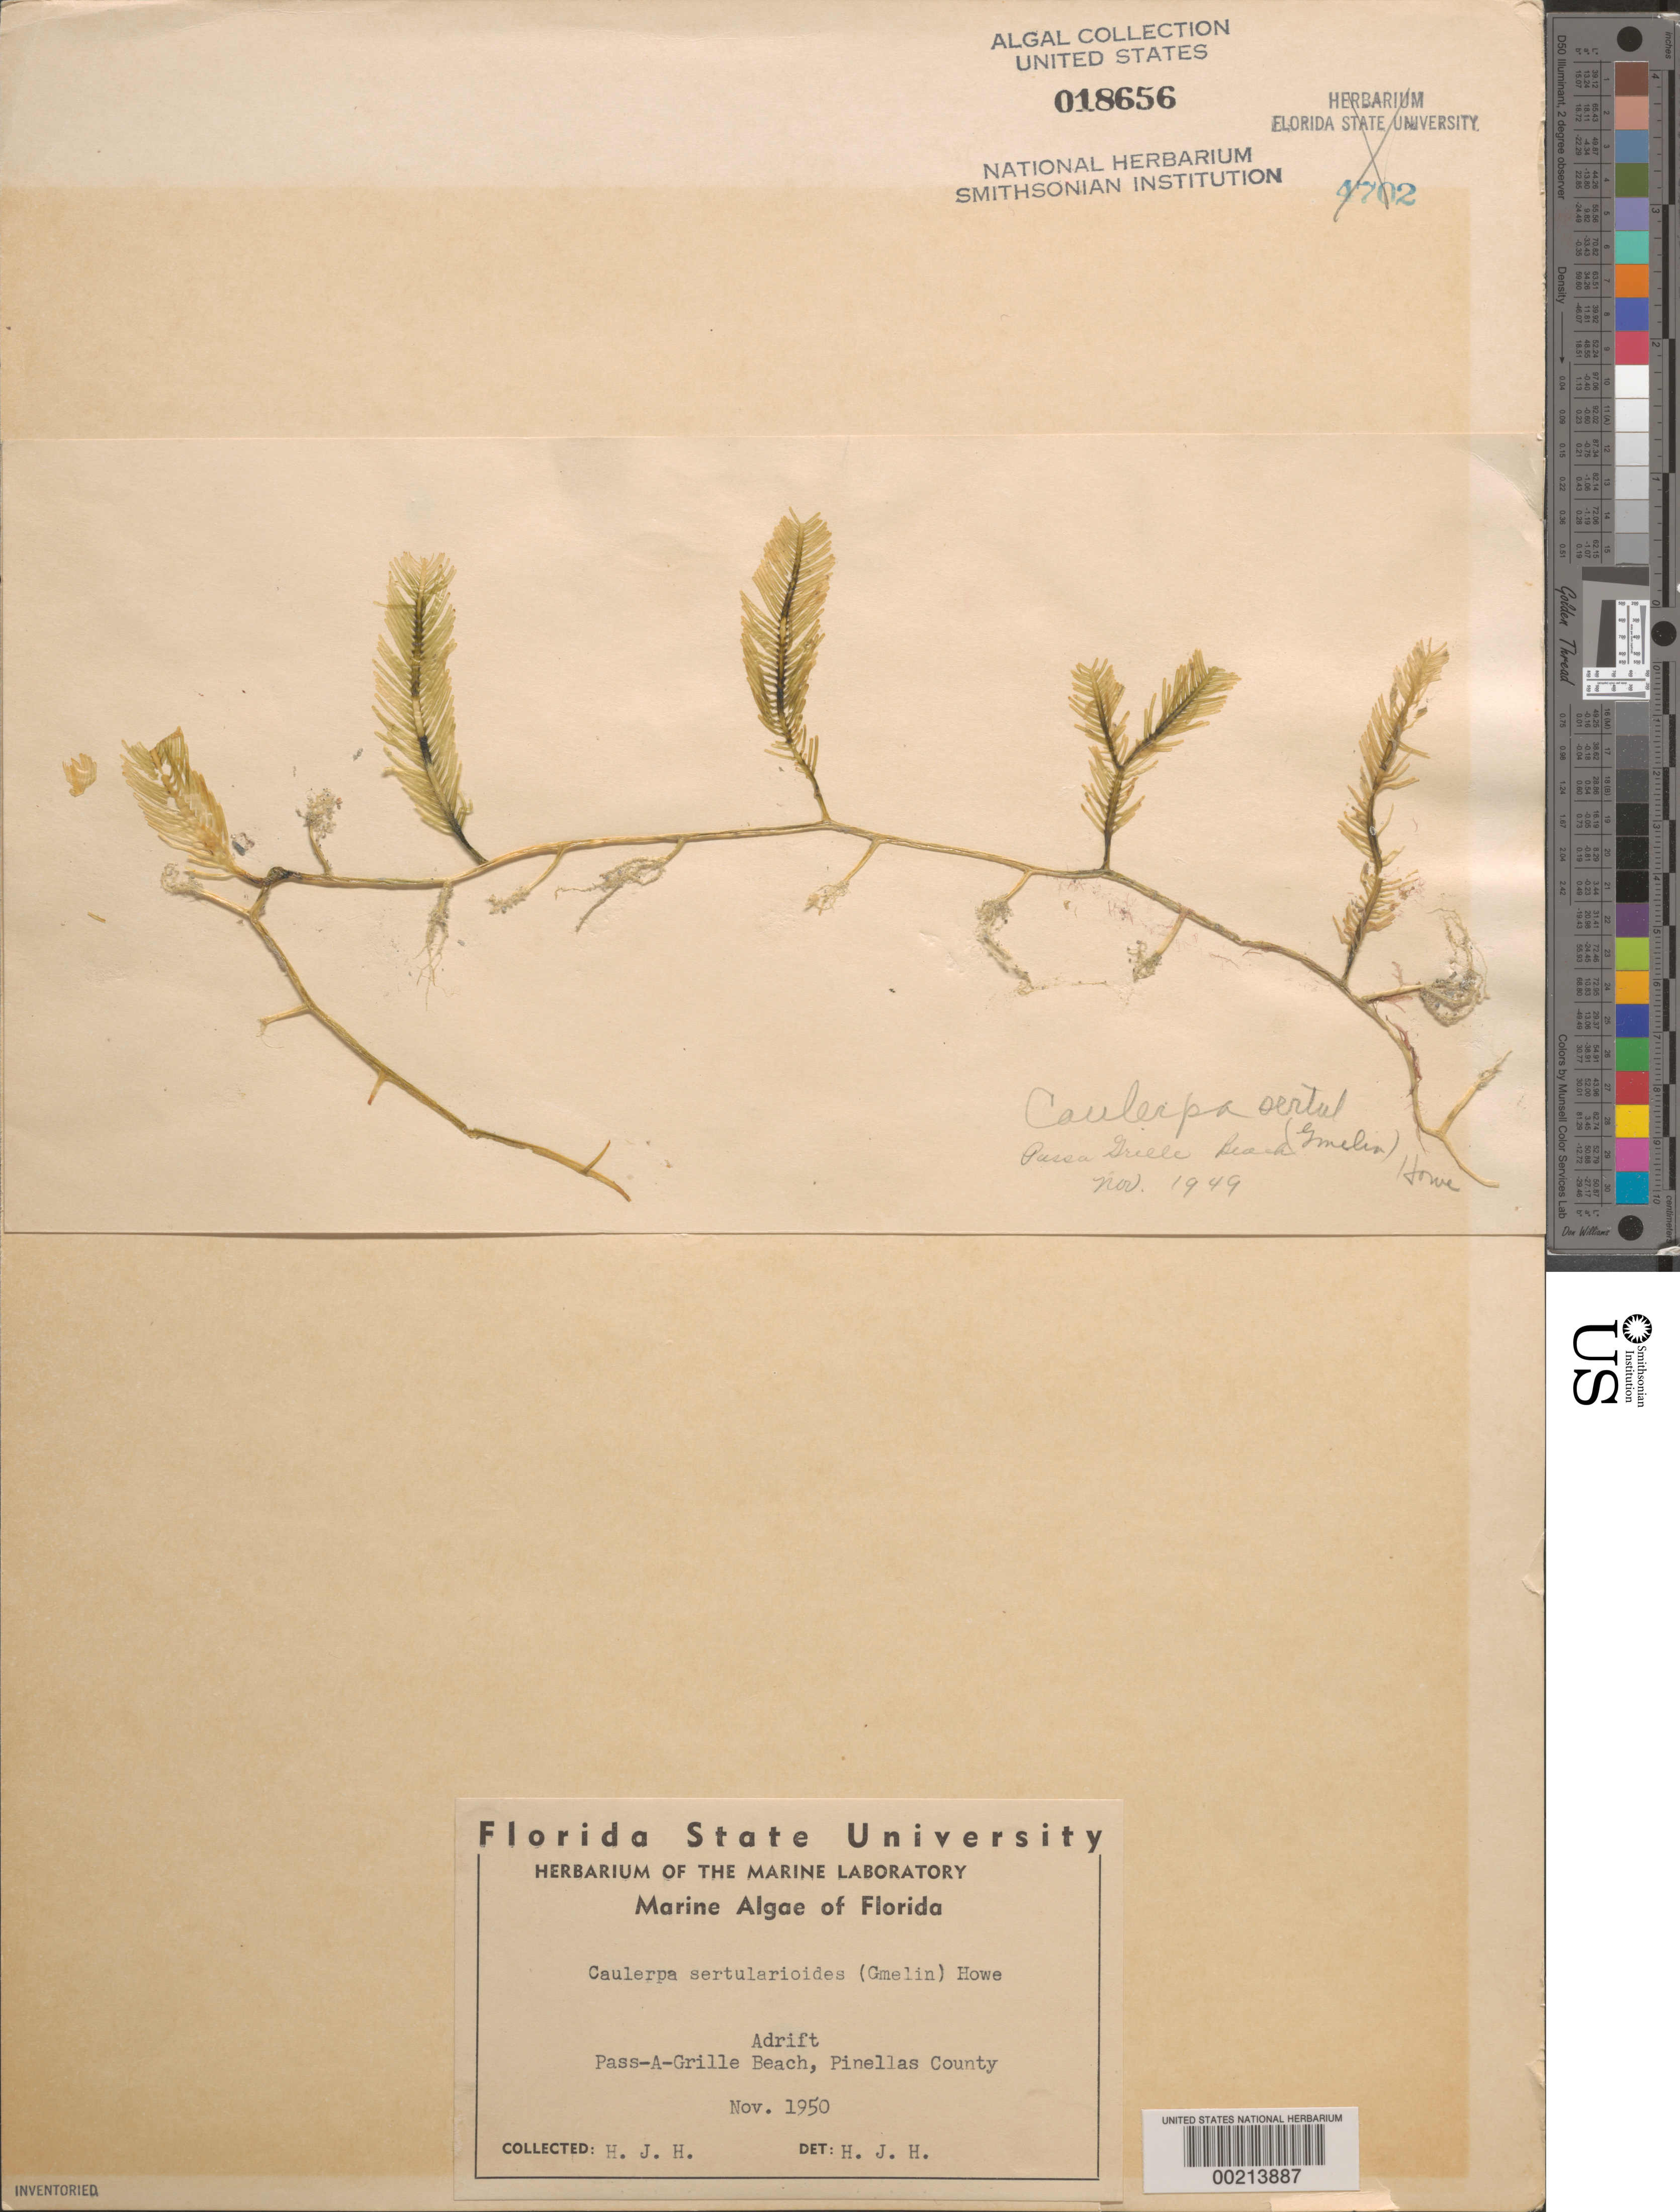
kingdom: Plantae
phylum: Chlorophyta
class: Ulvophyceae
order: Bryopsidales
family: Caulerpaceae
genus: Caulerpa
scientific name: Caulerpa sertularioides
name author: (S.G. Gmel.) M. Howe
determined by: Humm, Harold J.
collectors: H. J. Humm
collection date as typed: Nov 1950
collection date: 1950-11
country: United States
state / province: Florida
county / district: Pinellas County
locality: Pass-a-Grille Beach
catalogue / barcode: US 18656